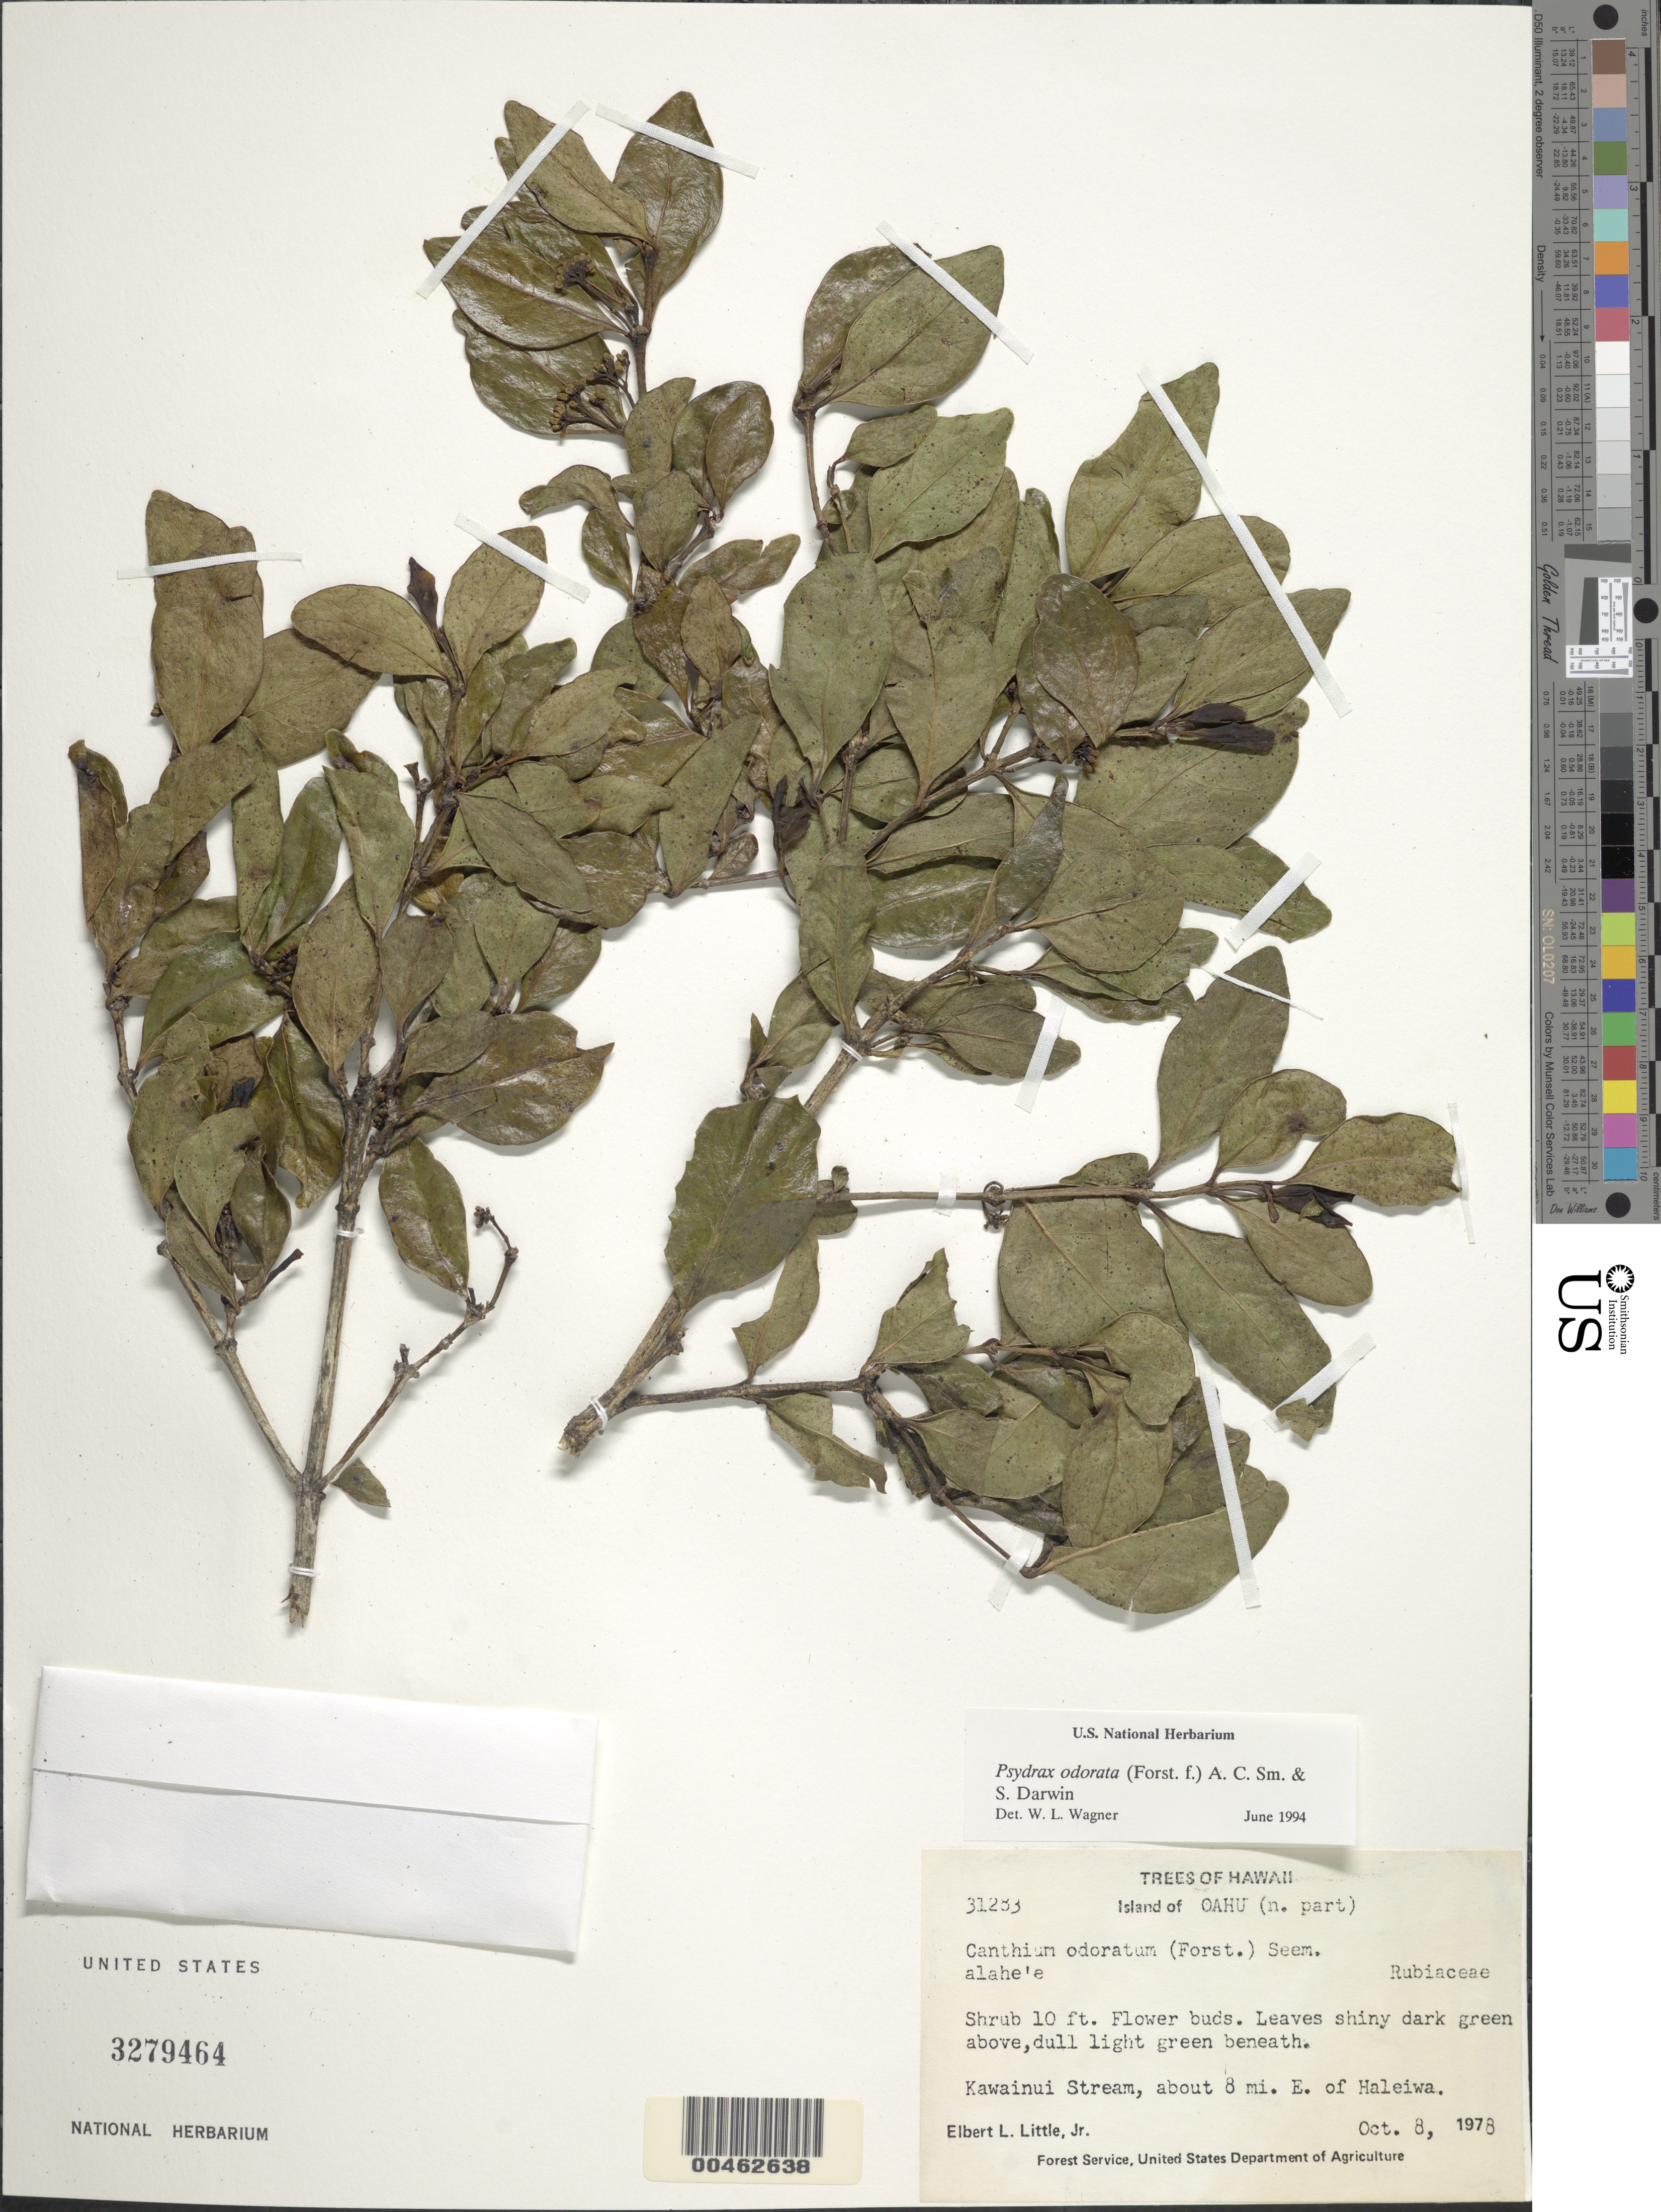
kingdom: Plantae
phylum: Tracheophyta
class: Magnoliopsida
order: Gentianales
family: Rubiaceae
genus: Psydrax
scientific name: Psydrax odorata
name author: (G. Forst.) A.C. Sm. & S.P. Darwin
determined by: Wagner, W. L., (BOT), Smithsonian Institution - National Museum of Natural History (UNITED STATES)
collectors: E. L. Little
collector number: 31283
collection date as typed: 8 Oct 1978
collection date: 1978-10-08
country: United States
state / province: Hawaii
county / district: Honolulu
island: Oahu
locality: N part of Oahu, Kawainui Stream, about 8 mi E of Haleiwa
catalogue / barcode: US 3279464